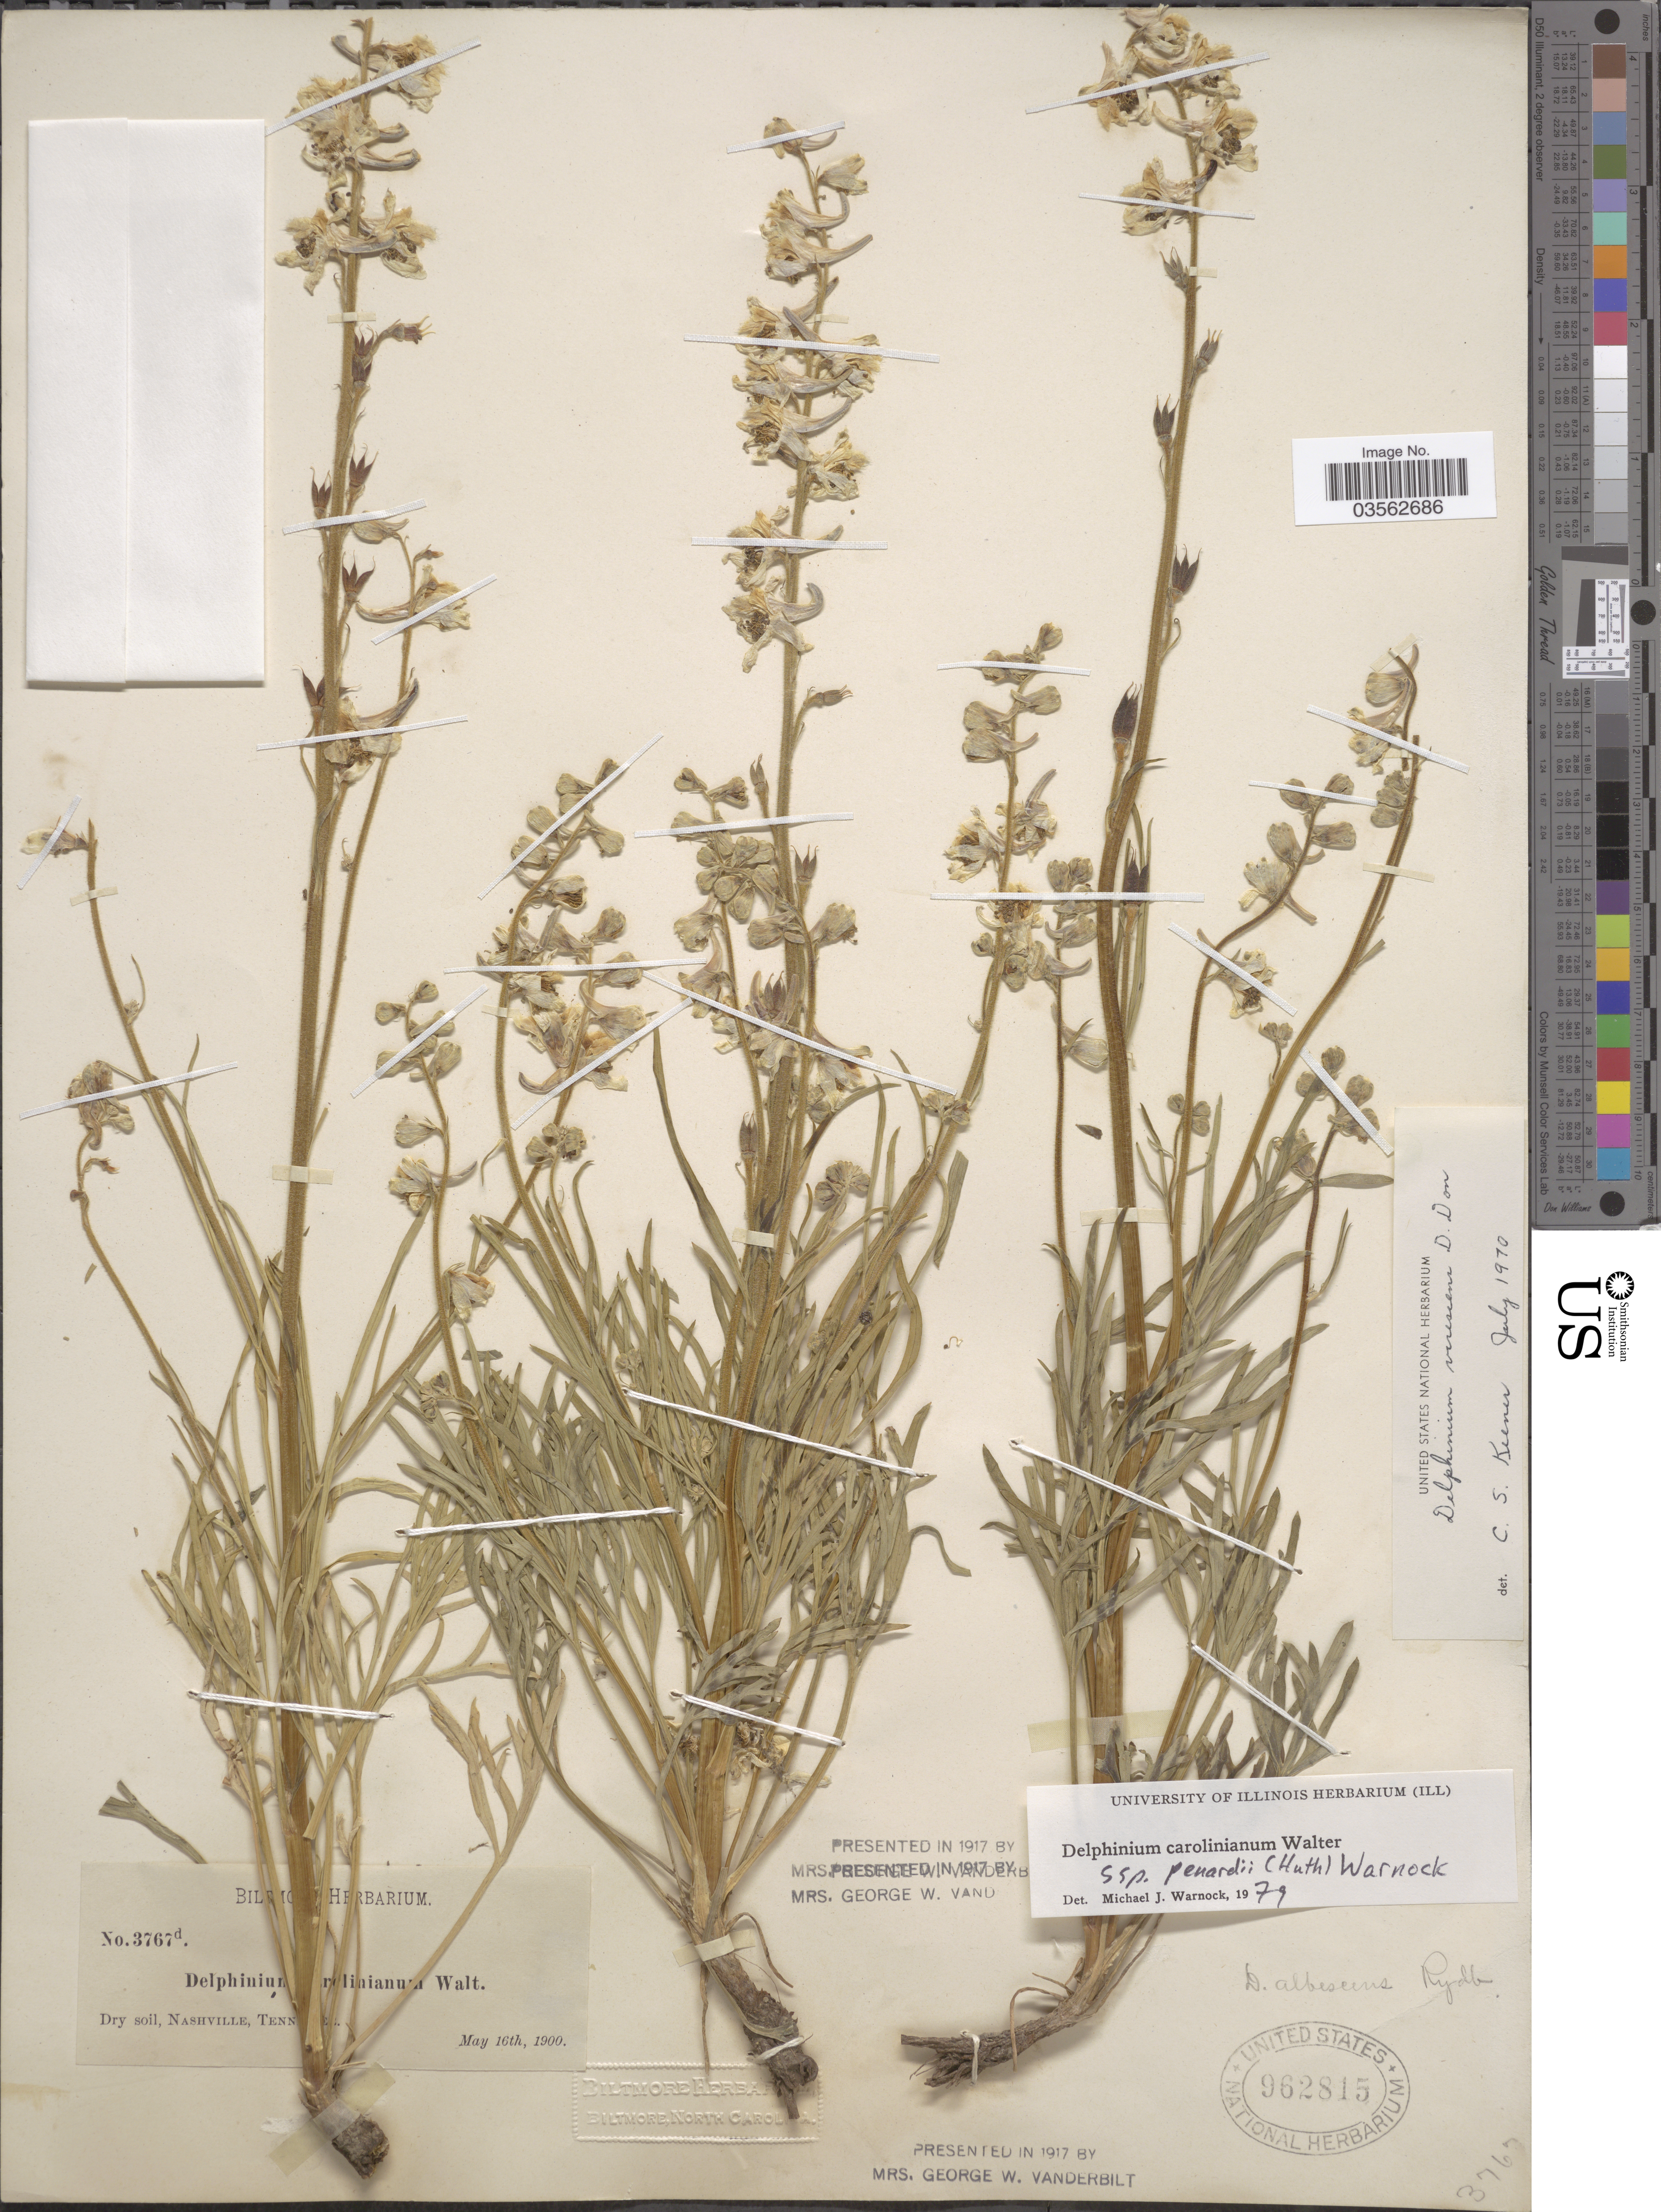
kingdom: Plantae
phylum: Tracheophyta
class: Magnoliopsida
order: Ranunculales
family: Ranunculaceae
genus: Delphinium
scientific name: Delphinium carolinianum subsp. penardii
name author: (Huth) M.J. Warnock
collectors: ex herb. Biltmore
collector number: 3767d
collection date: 1900-05-16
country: United States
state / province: Tennessee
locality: Nashville.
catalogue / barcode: US 962815